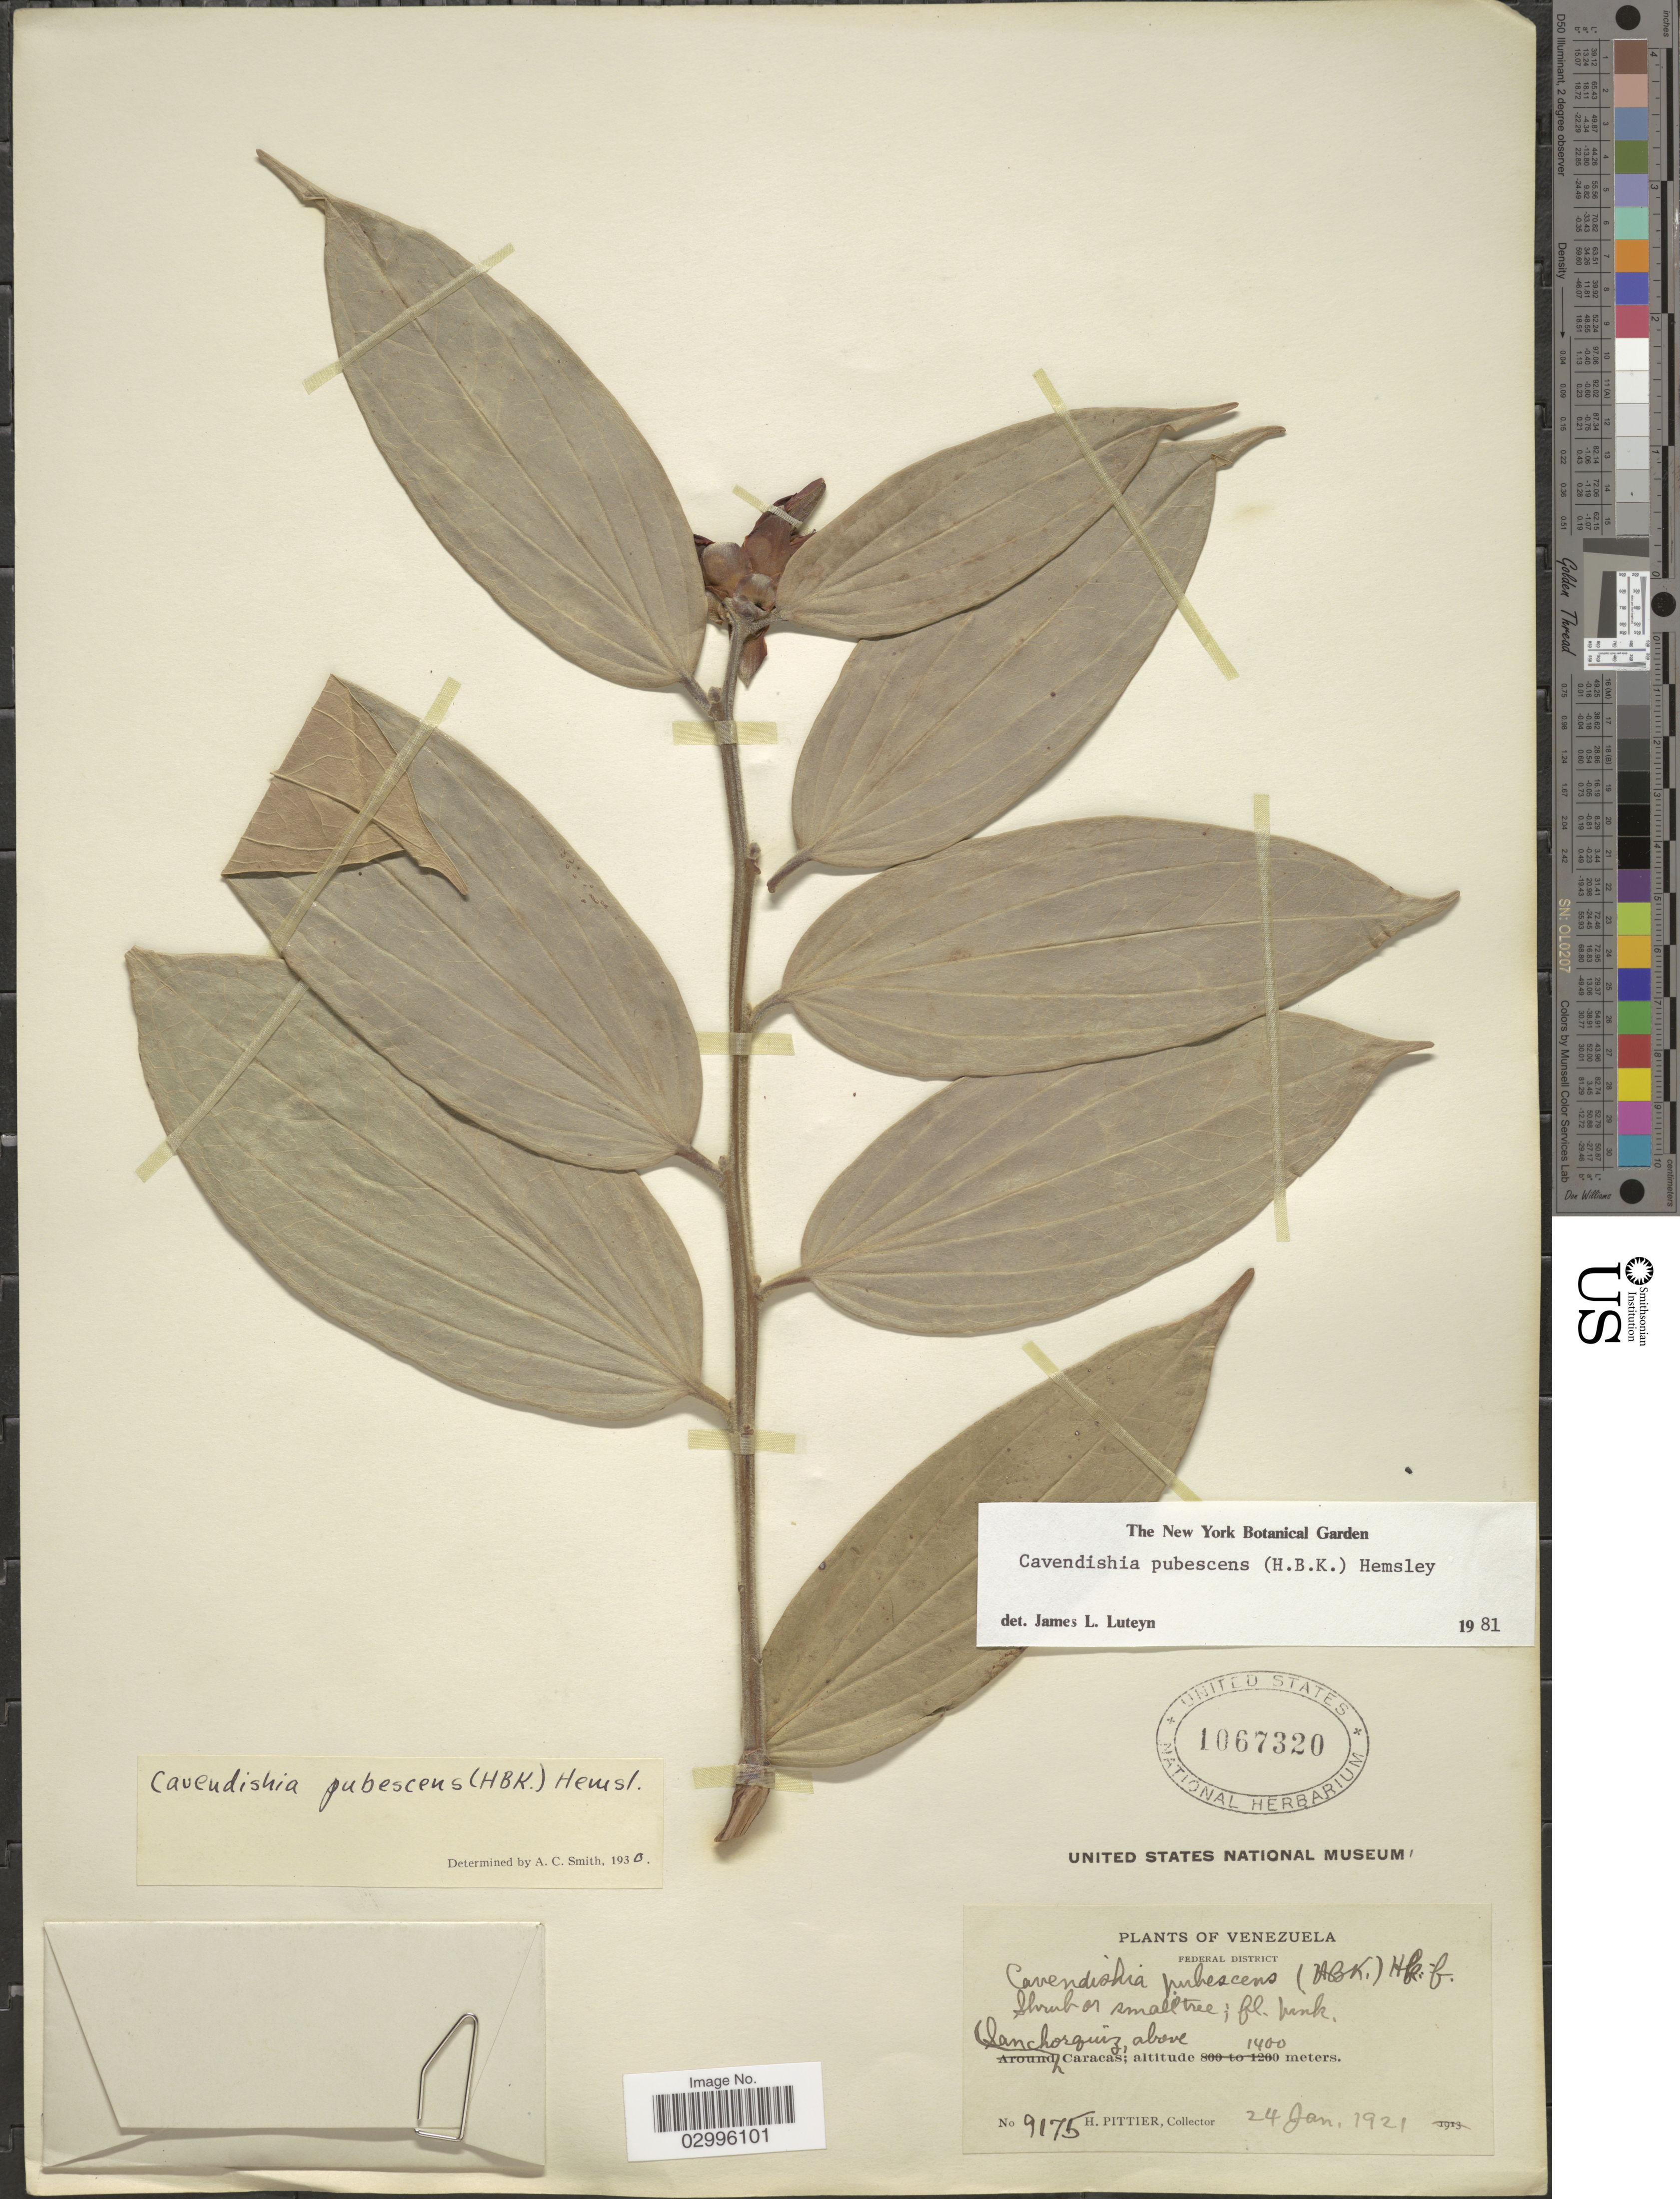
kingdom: Plantae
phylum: Tracheophyta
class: Magnoliopsida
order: Ericales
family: Ericaceae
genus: Cavendishia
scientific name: Cavendishia pubescens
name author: (Kunth) Hemsl.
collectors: H. F. Pittier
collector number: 9175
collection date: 1921-01-24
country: Venezuela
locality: Federal District. Sanchorquiz, above Caracas.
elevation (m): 1400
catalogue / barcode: US 1067320